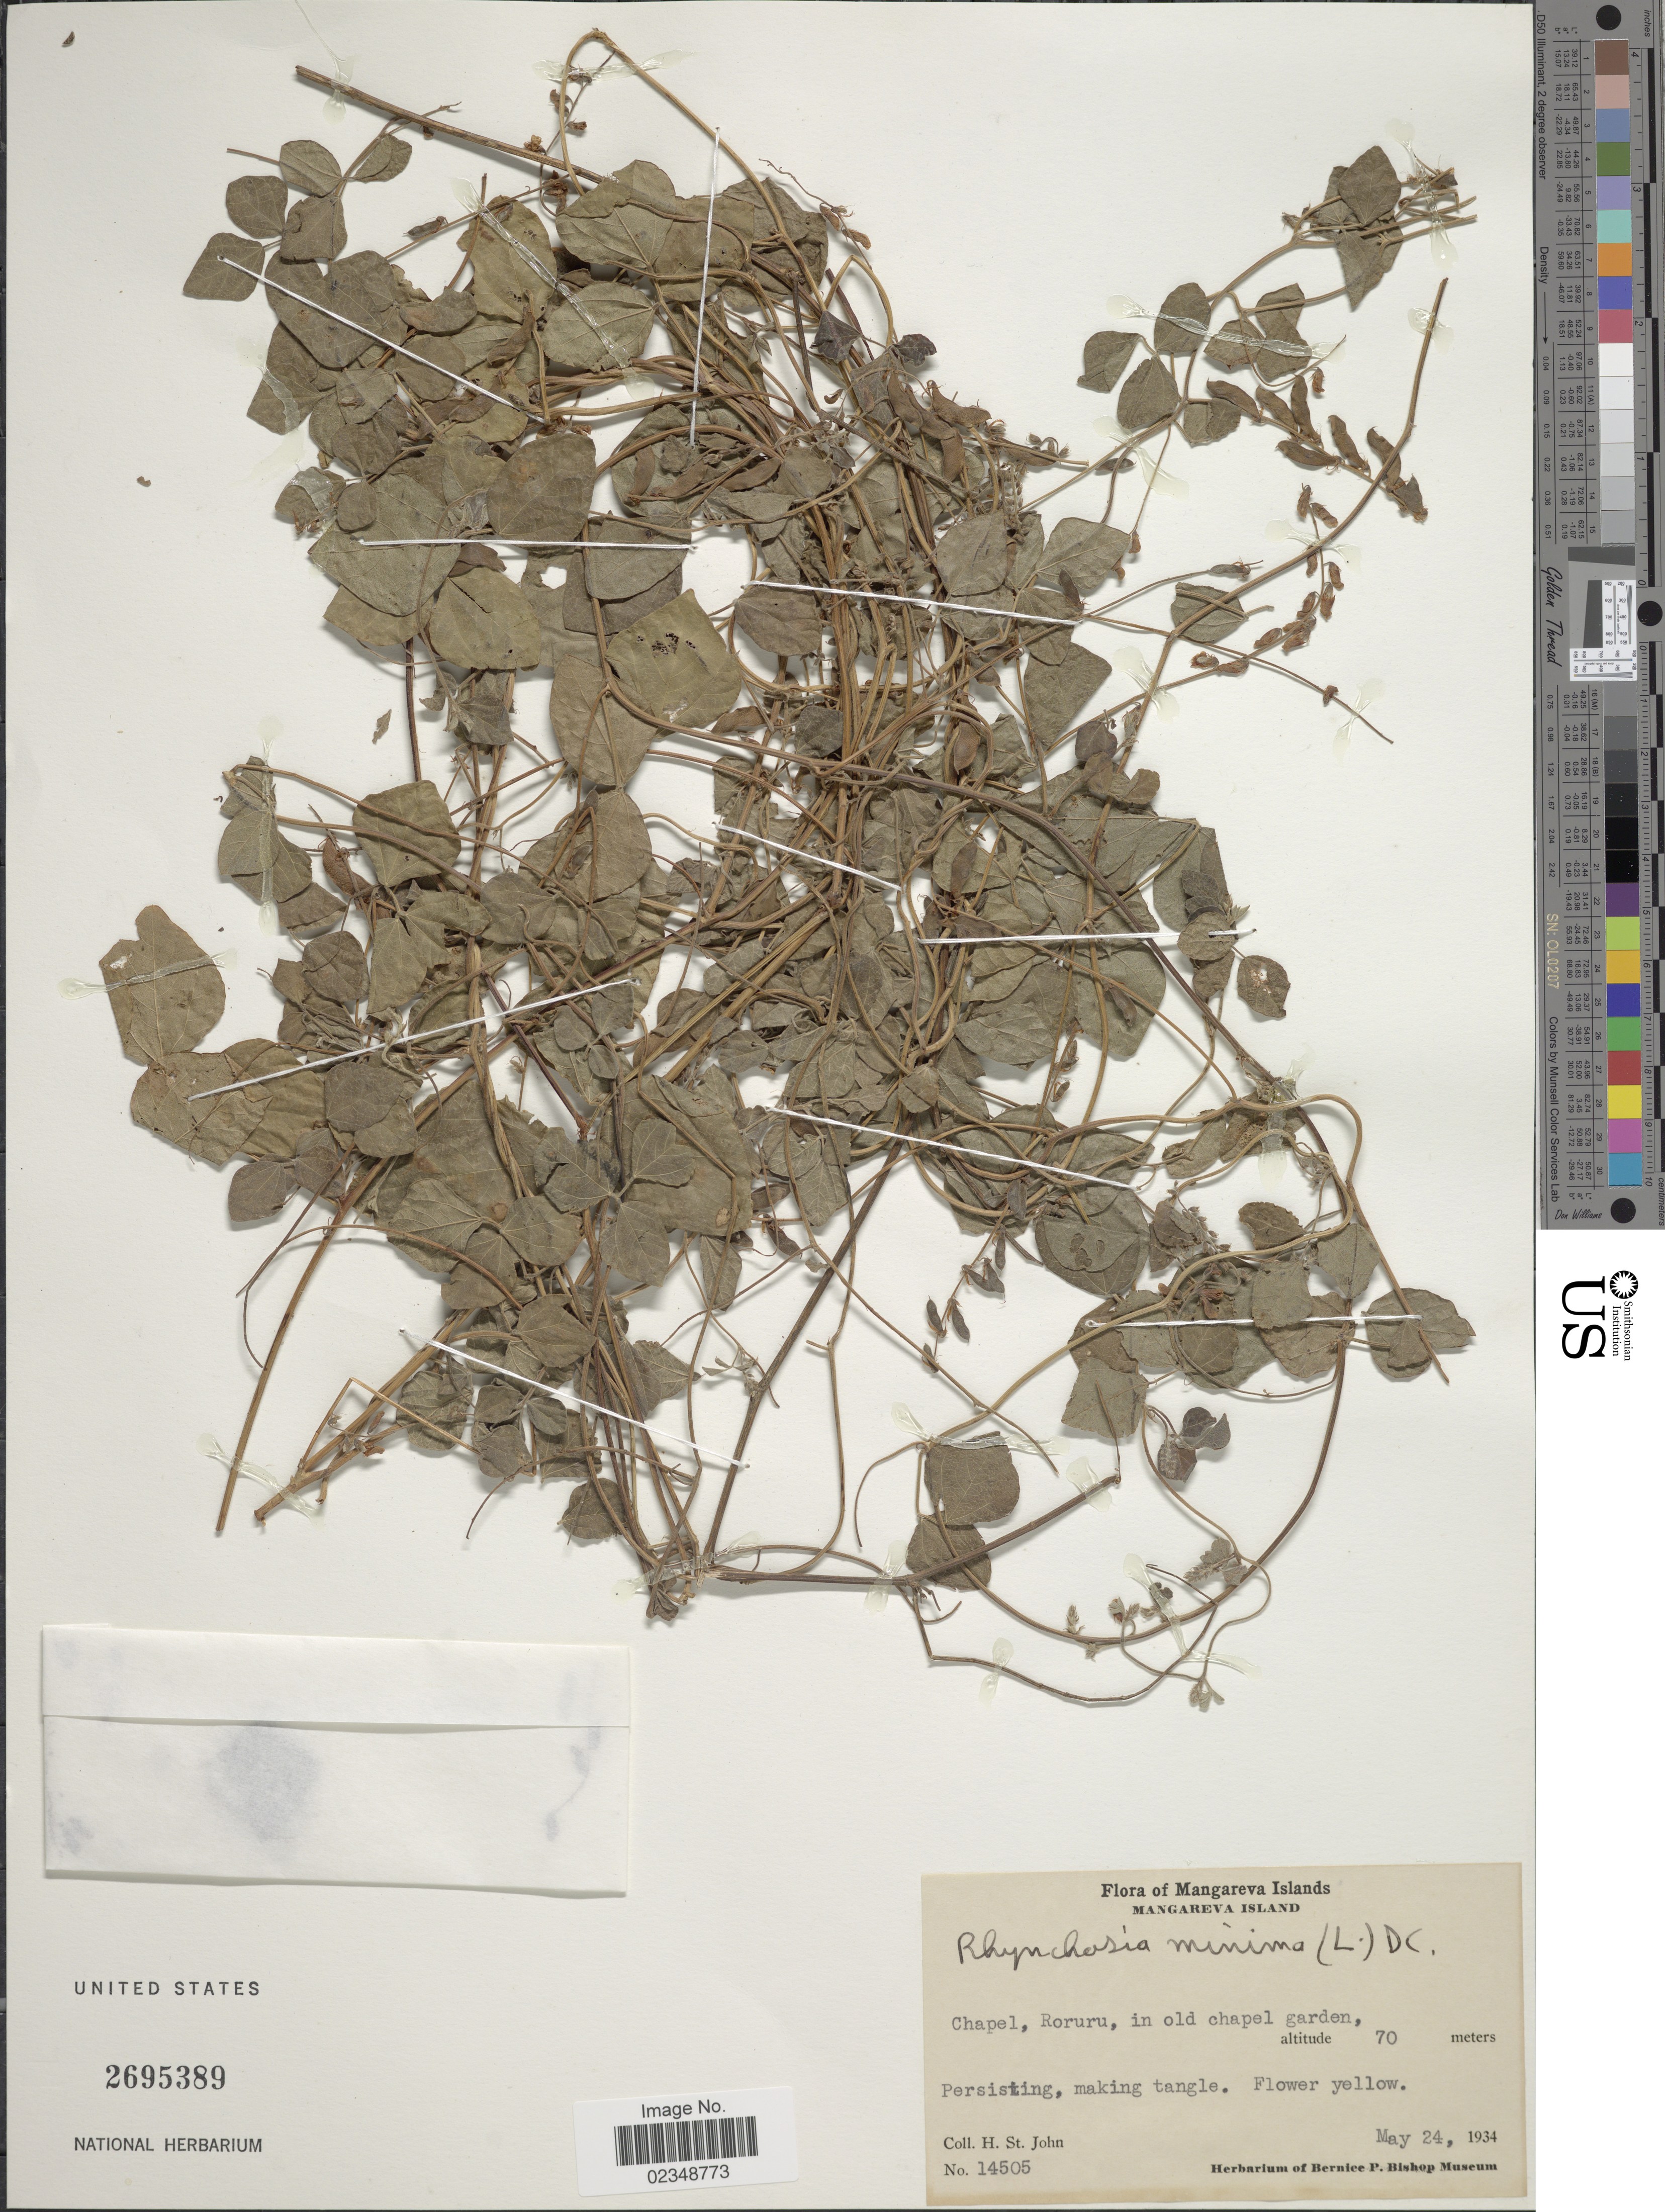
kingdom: Plantae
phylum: Tracheophyta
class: Magnoliopsida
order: Fabales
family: Fabaceae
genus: Rhynchosia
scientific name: Rhynchosia minima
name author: (L.) DC.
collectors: H. St. John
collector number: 14505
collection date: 1934-05-24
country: French Polynesia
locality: Mangareva Islands. Mangareva Island. Chapel, Roruru, in old chapel garden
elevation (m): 70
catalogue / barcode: US 2695389